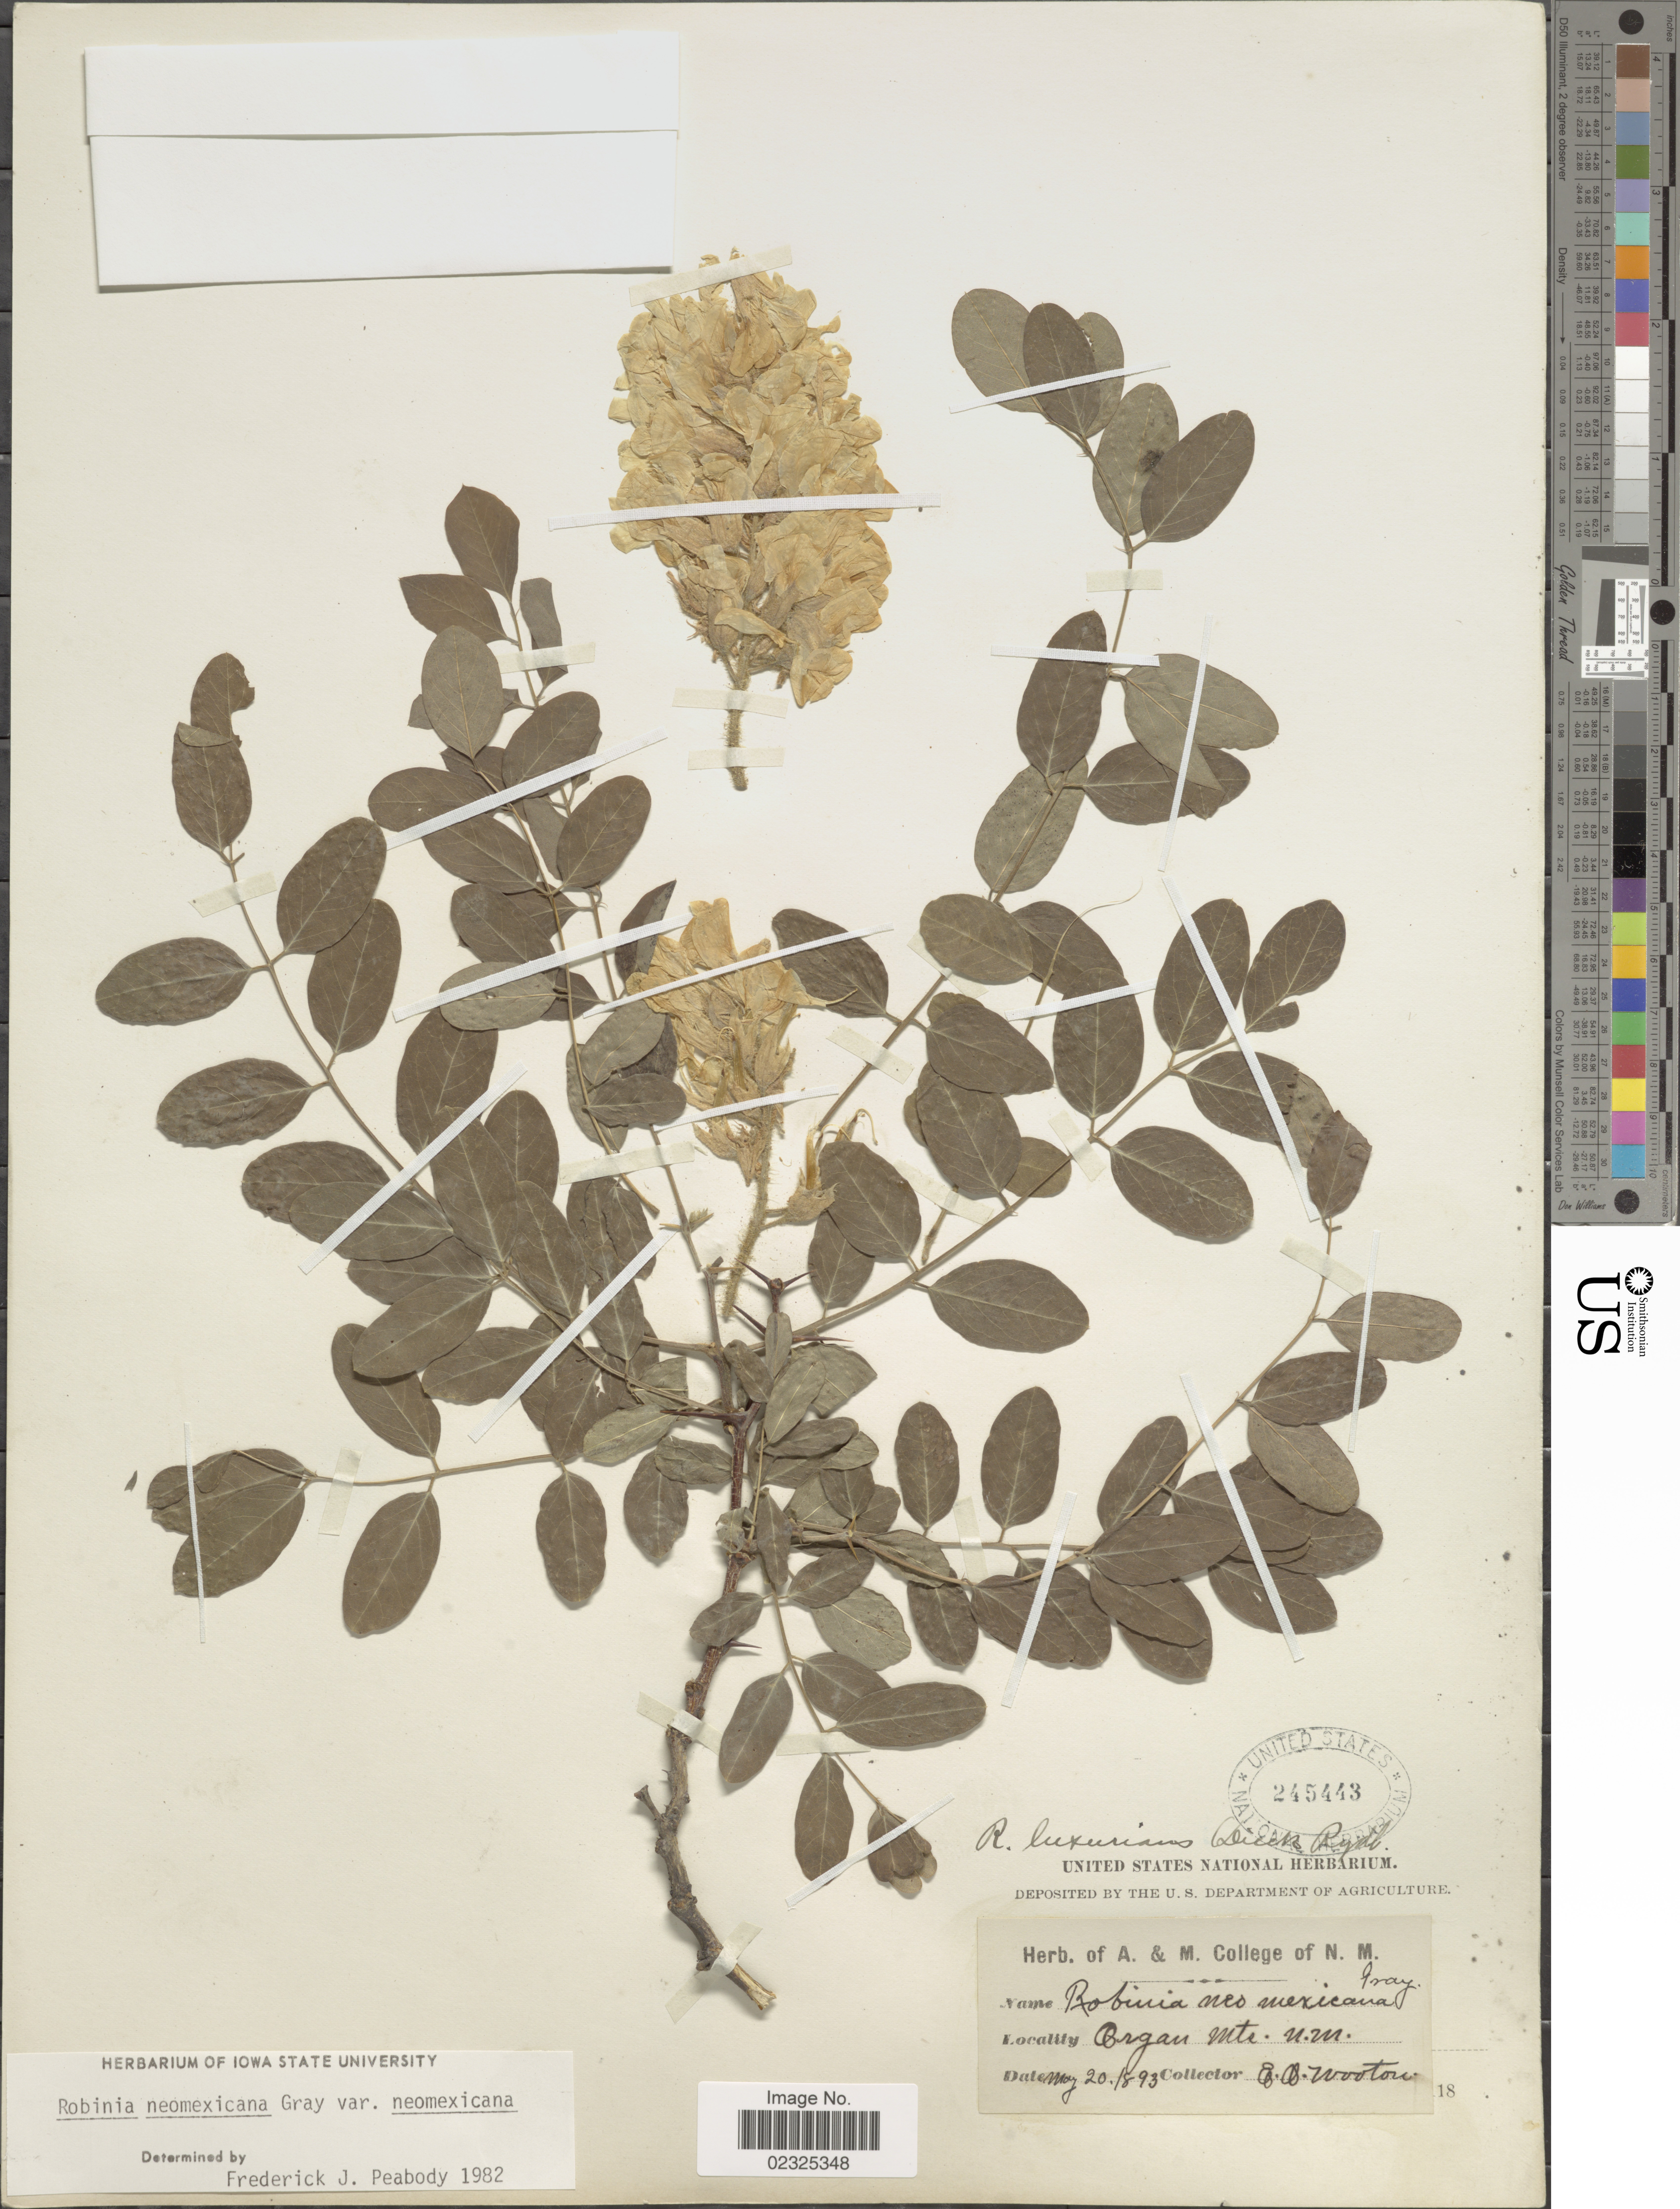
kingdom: Plantae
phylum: Tracheophyta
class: Magnoliopsida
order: Fabales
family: Fabaceae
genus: Robinia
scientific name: Robinia neomexicana var. neomexicana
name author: A. Gray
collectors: E. O. Wooton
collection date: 1893-05-20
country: United States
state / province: New Mexico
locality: Organ Mts.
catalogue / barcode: US 245443